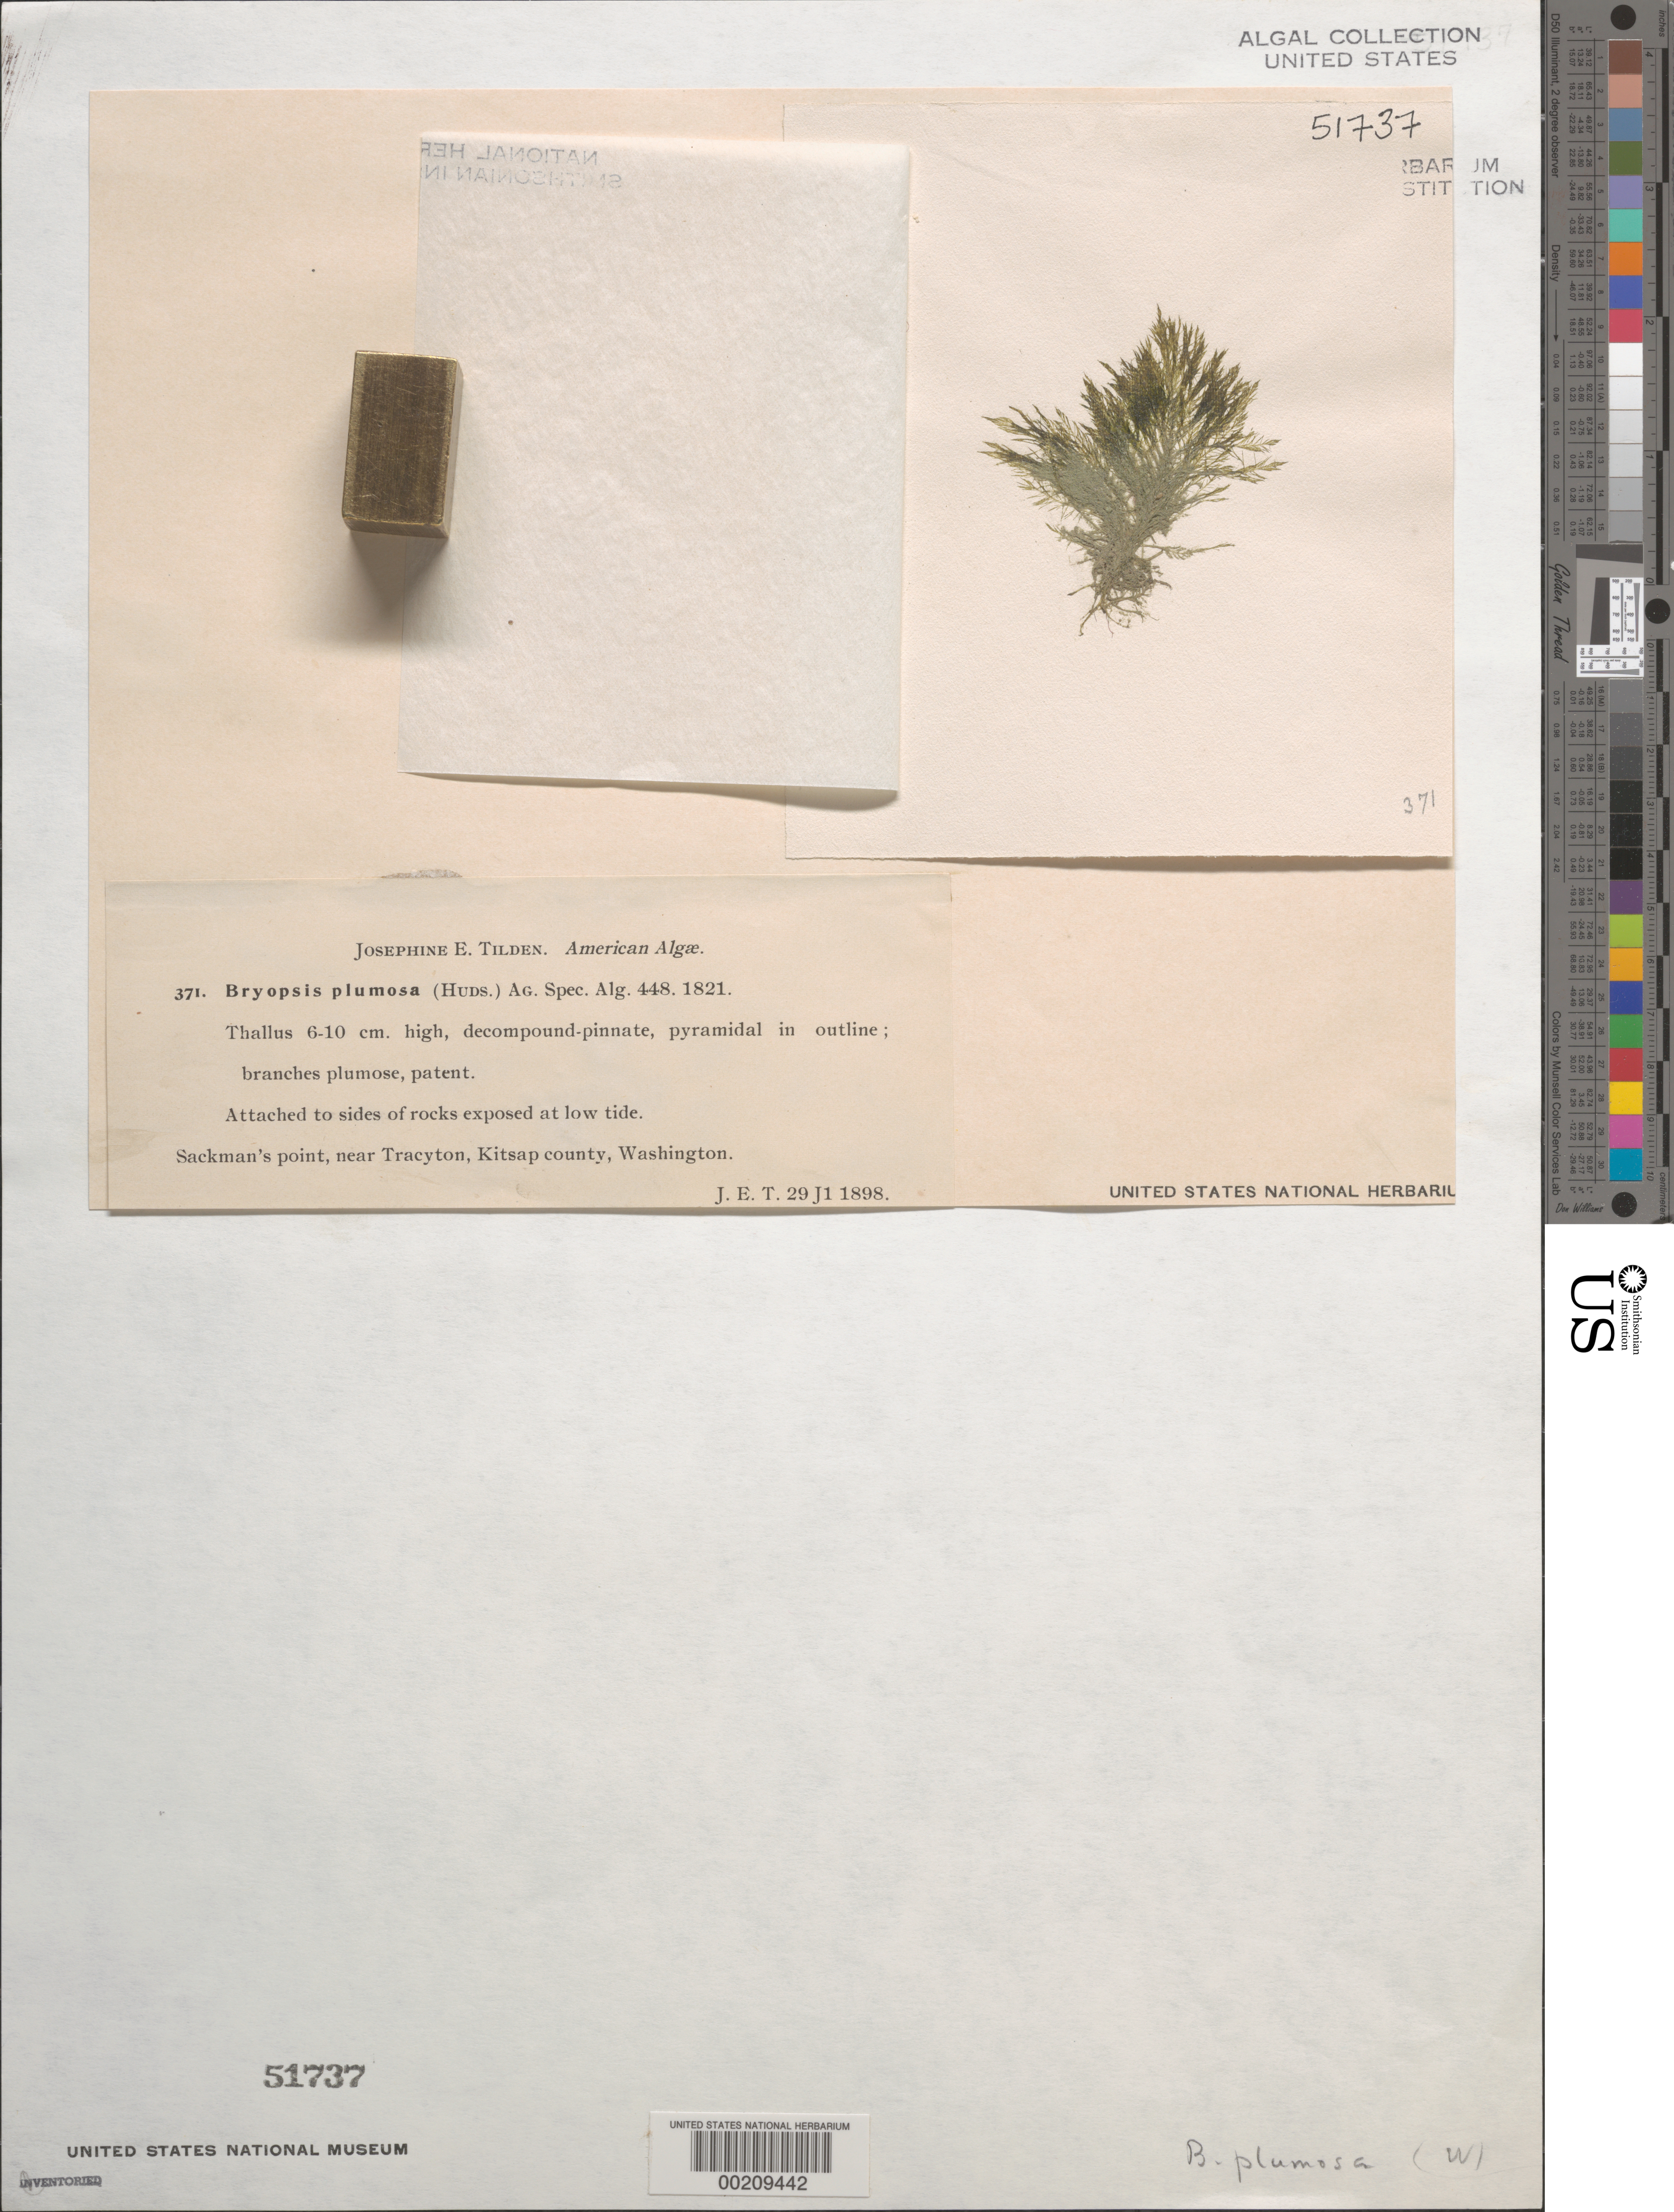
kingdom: Plantae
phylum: Chlorophyta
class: Ulvophyceae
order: Bryopsidales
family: Bryopsidaceae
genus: Bryopsis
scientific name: Bryopsis plumosa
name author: (Huds.) C. Agardh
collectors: J. E. Tilden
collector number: JET 371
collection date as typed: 29 Jul 1898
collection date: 1898-07-29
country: United States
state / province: Washington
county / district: Kitsap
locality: Sackman's Point, near Tracyton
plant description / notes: Tilden, American Algae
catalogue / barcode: US 51737